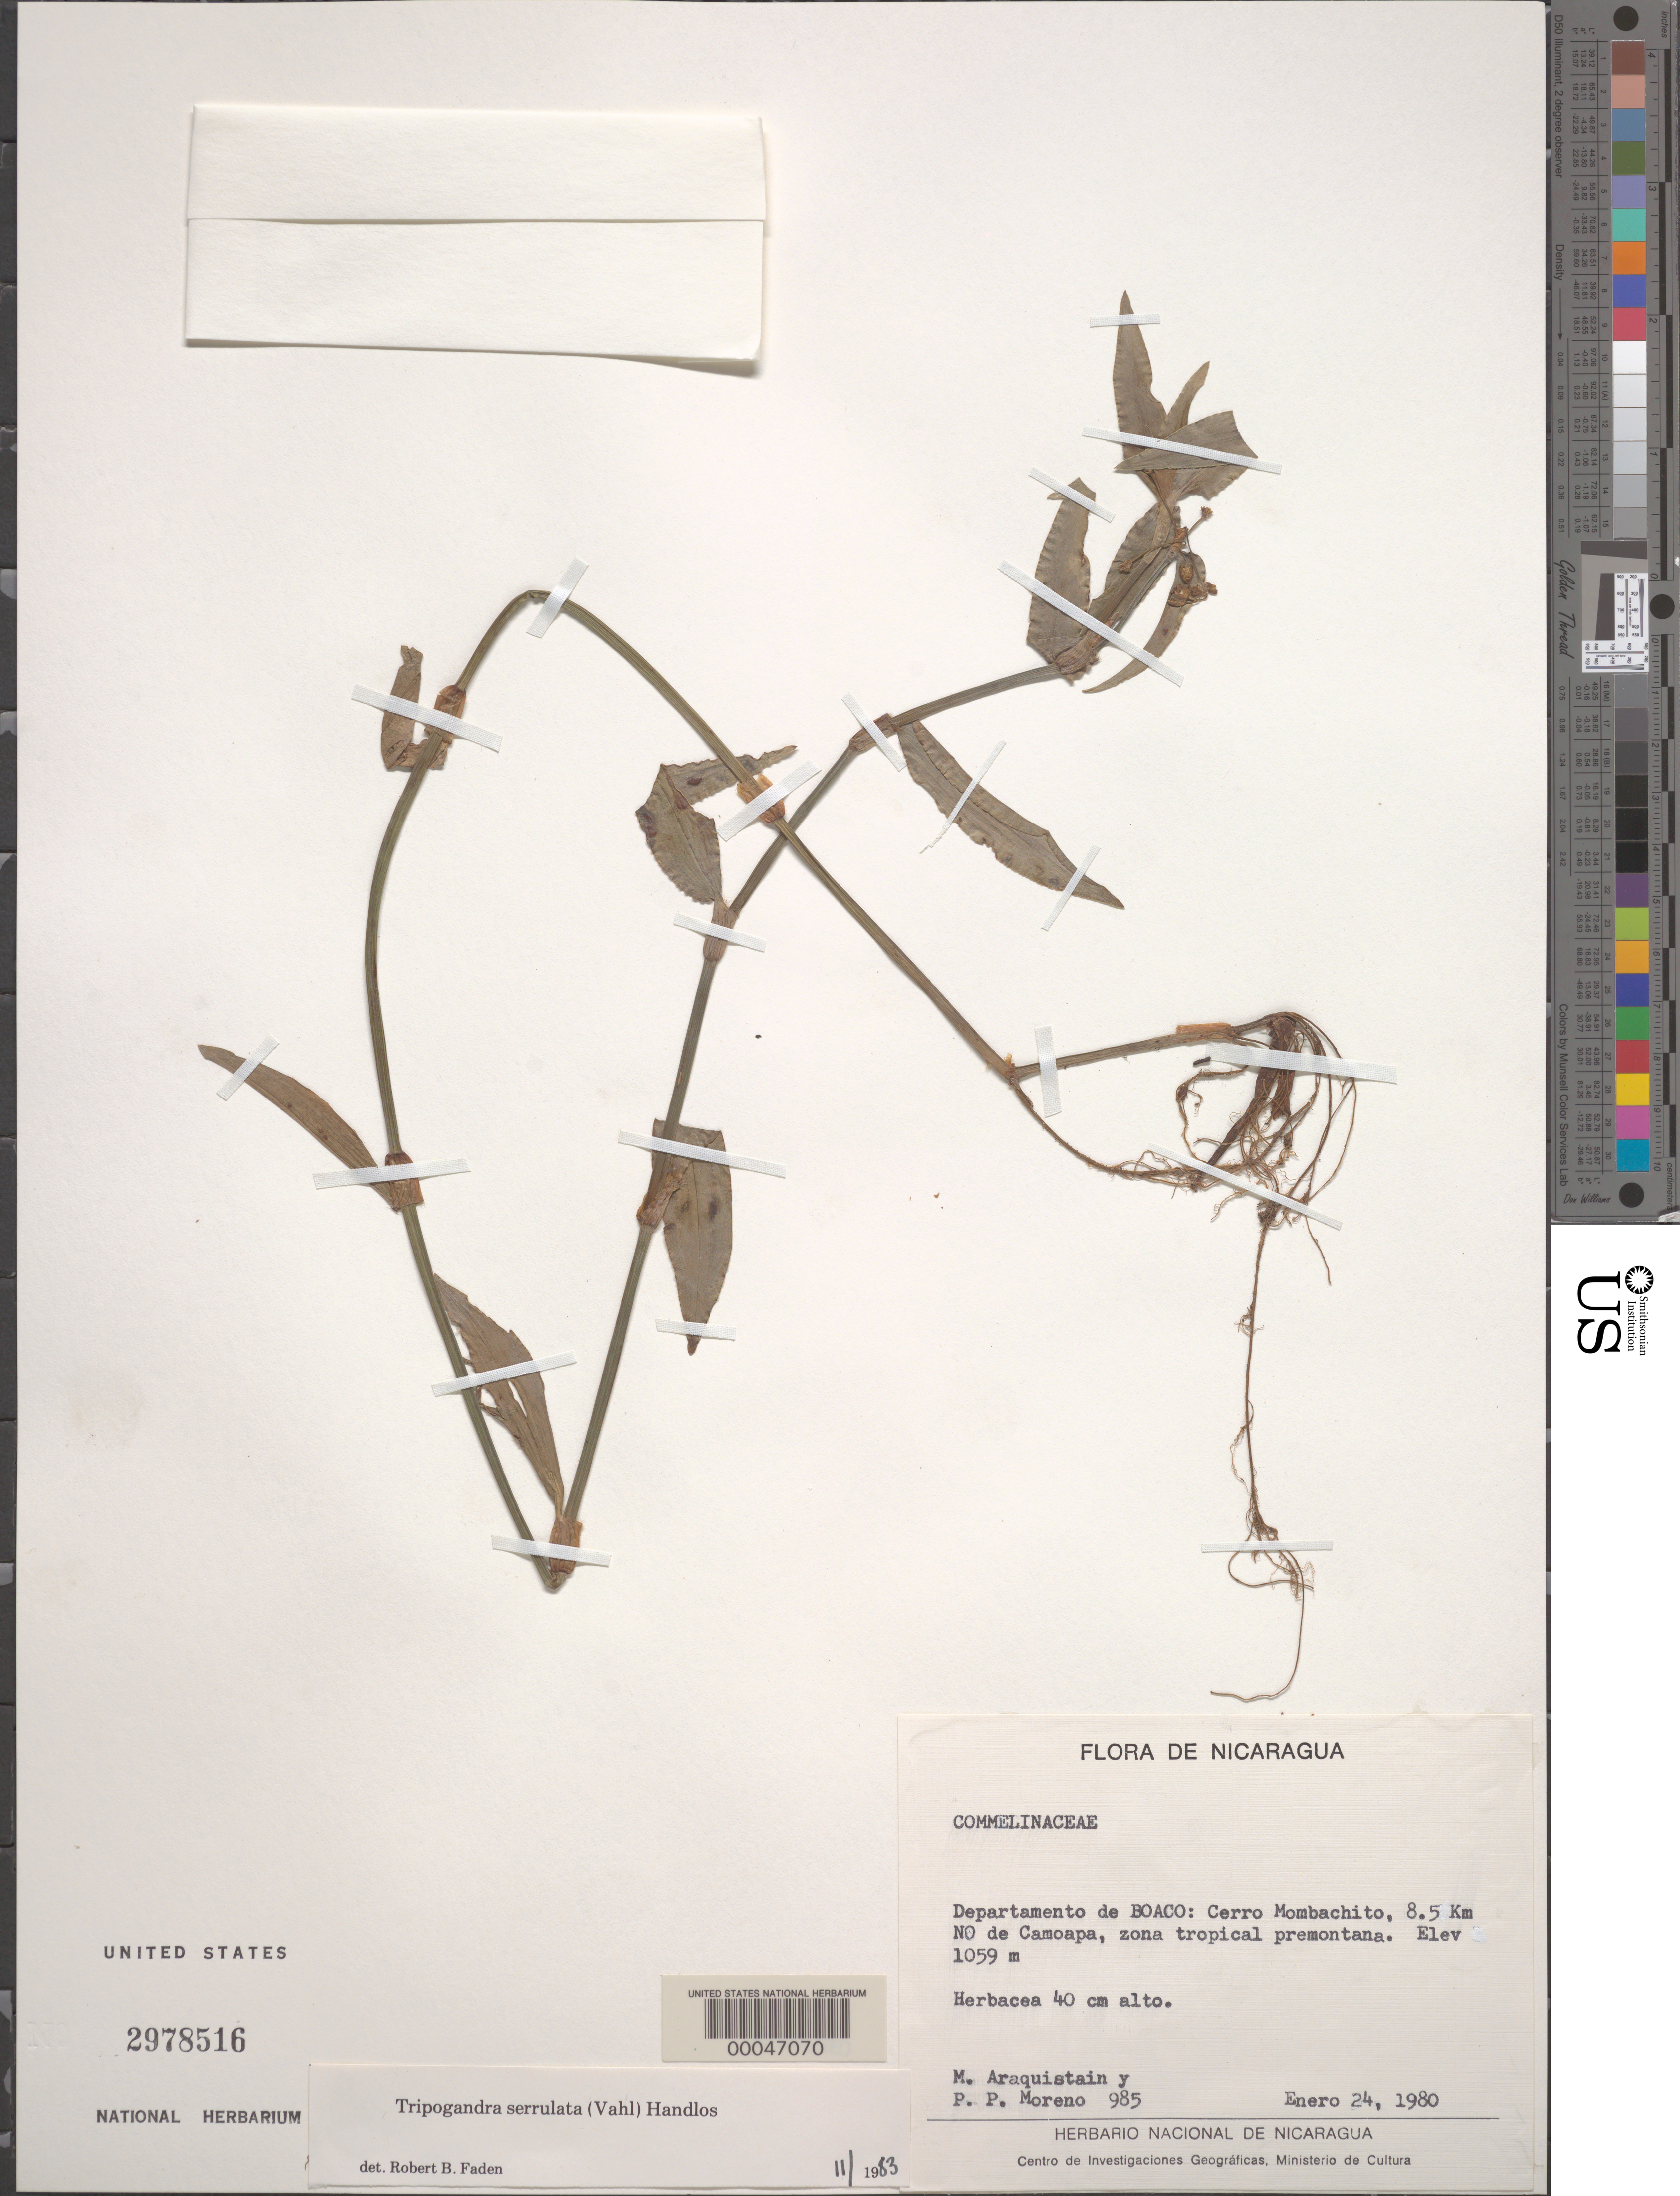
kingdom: Plantae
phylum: Tracheophyta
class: Liliopsida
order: Commelinales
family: Commelinaceae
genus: Tripogandra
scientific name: Tripogandra serrulata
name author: (Vahl) Handlos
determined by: Faden, Robert B., (US), Smithsonian Institution - National Museum of Natural History (UNITED STATES)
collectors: M. Araquistain & P. Moreno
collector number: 985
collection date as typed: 24 Jan 1980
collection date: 1980-01-24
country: Nicaragua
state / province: Boaco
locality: Cerro mombachito, n of camoapa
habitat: Tropical premontane forest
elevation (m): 1059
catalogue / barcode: US 2978516